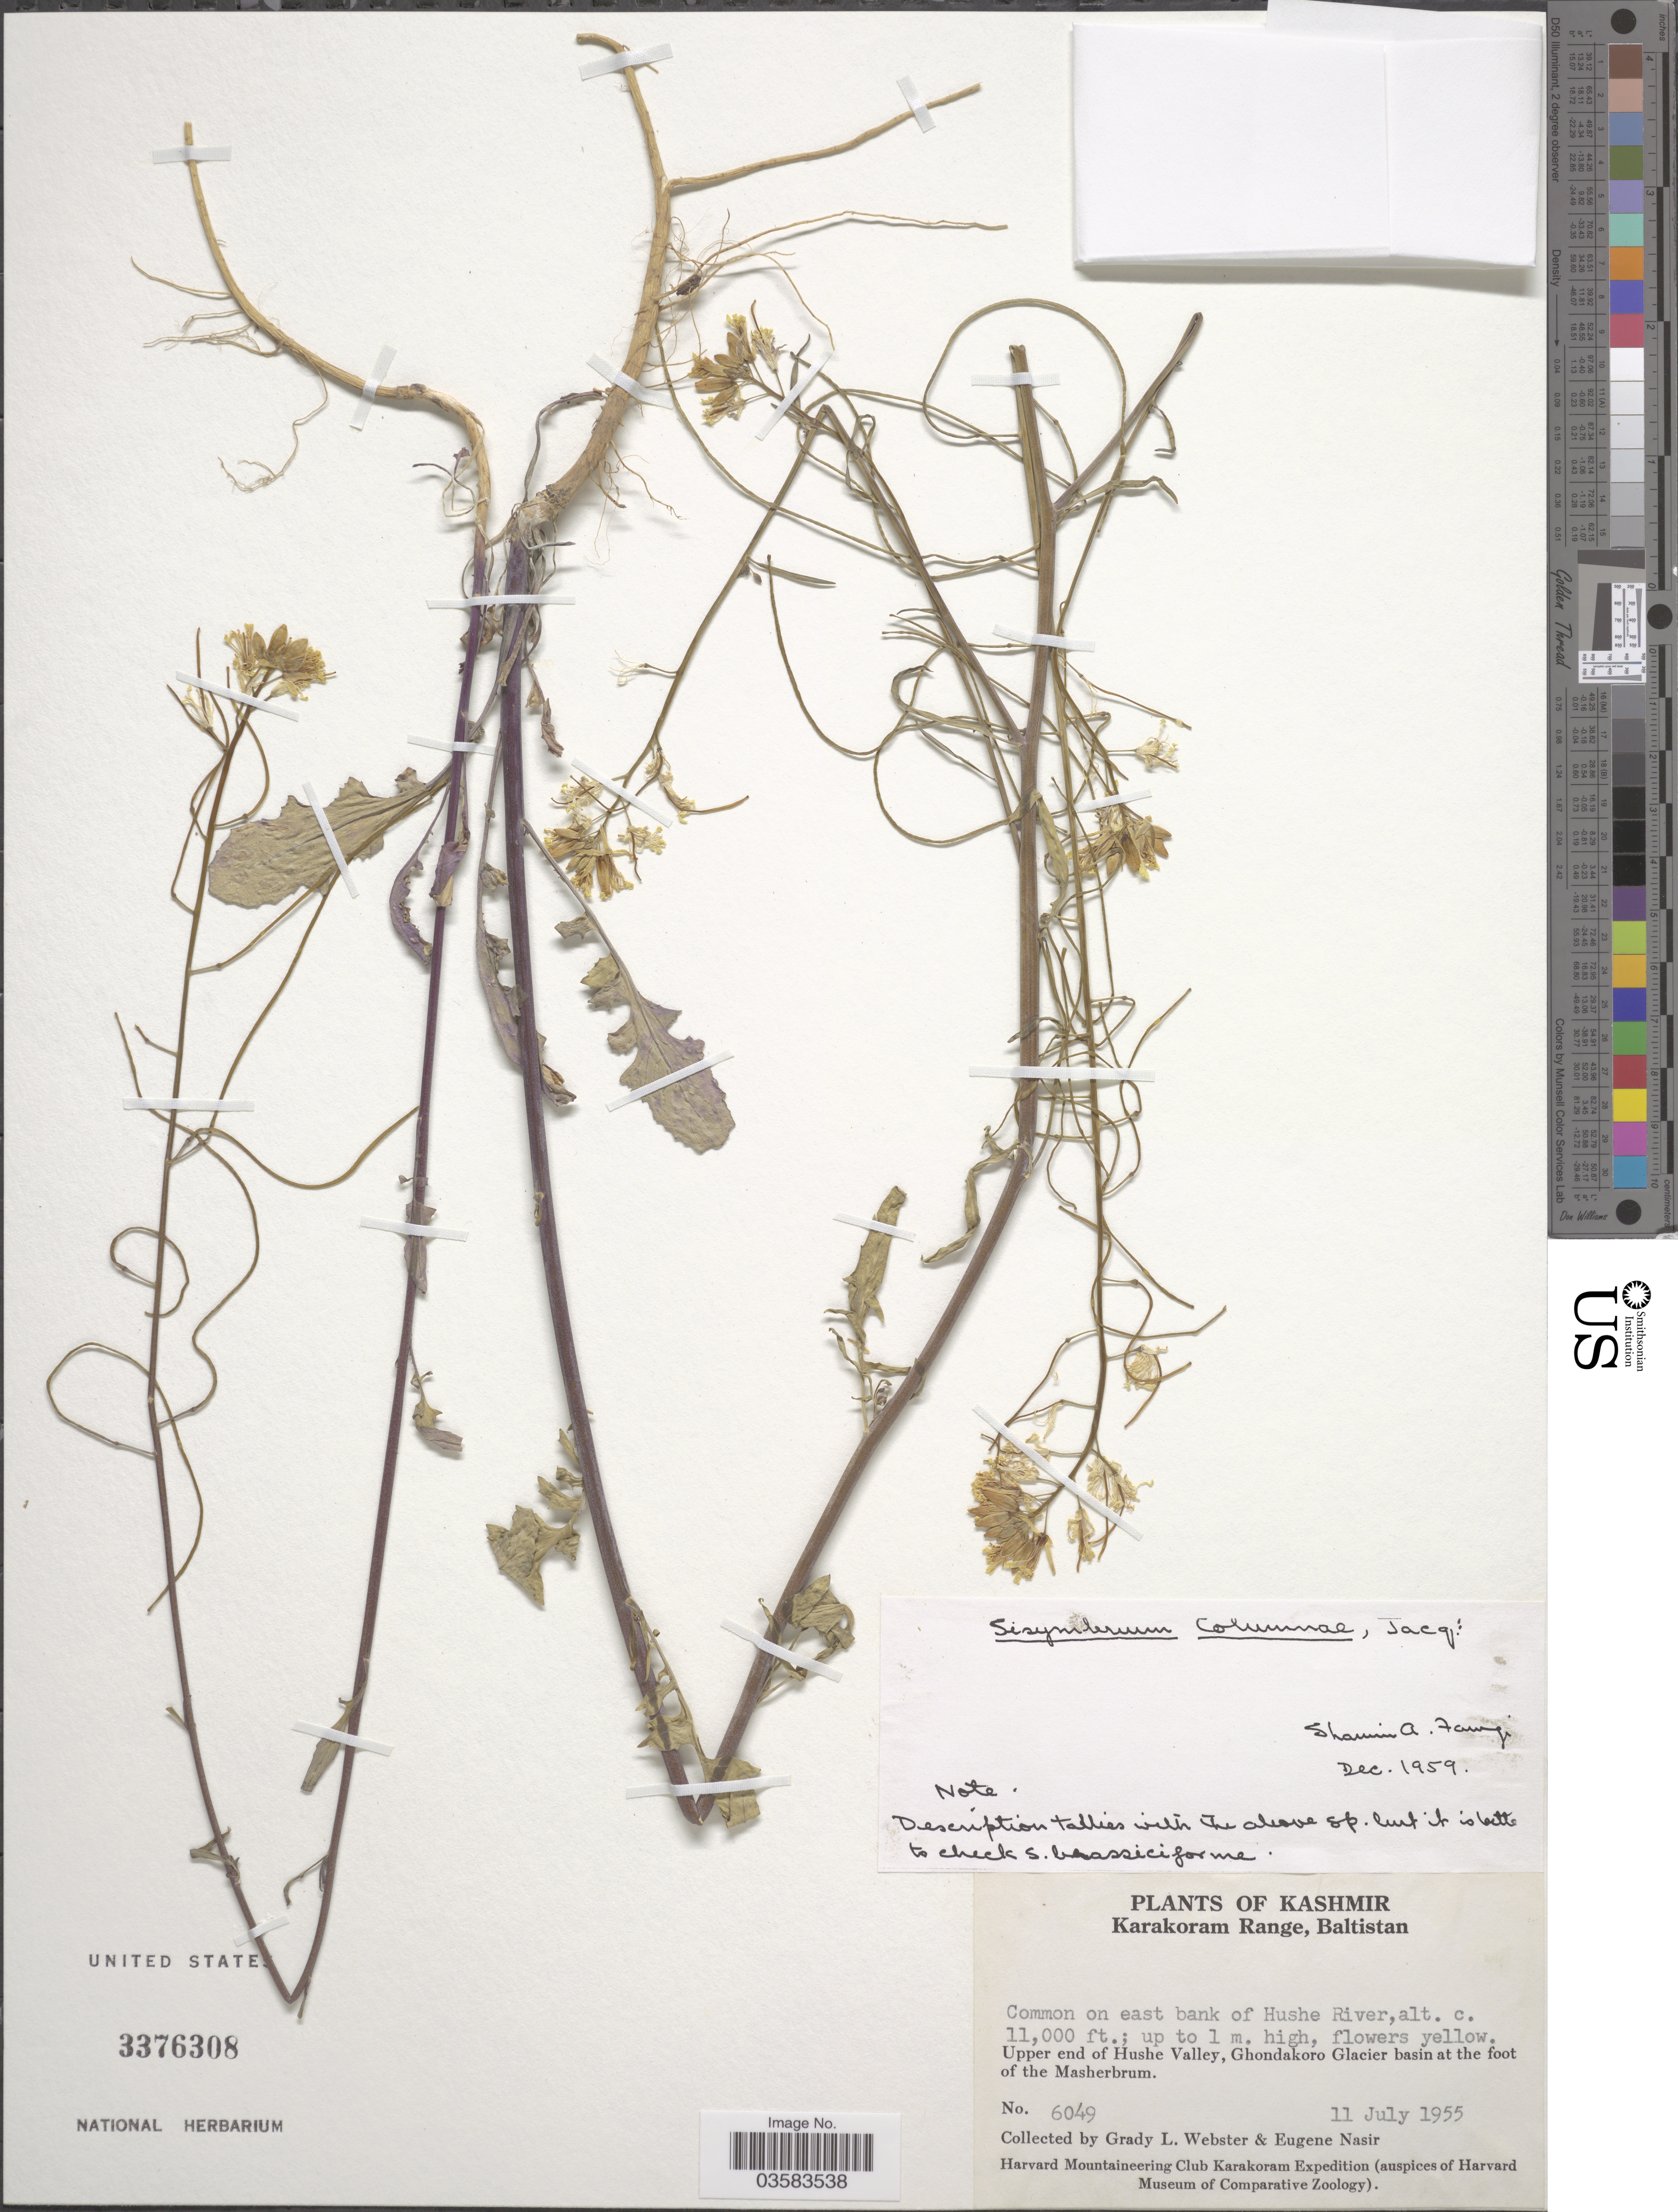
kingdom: Plantae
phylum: Tracheophyta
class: Magnoliopsida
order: Brassicales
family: Brassicaceae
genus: Sisymbrium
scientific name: Sisymbrium columnae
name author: Jacq.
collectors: G. L. Webster & E. Nasir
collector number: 6049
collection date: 1955-07-11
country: India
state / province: Jammu and Kashmir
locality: Kashmir. Karakoram Range, Baltistan. Common on east bank of Hushe River. Upper end of Hushe Valley, Ghondakoro Glacier basin at the foot of the Masherbrum.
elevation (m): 3353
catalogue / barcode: US 3376308